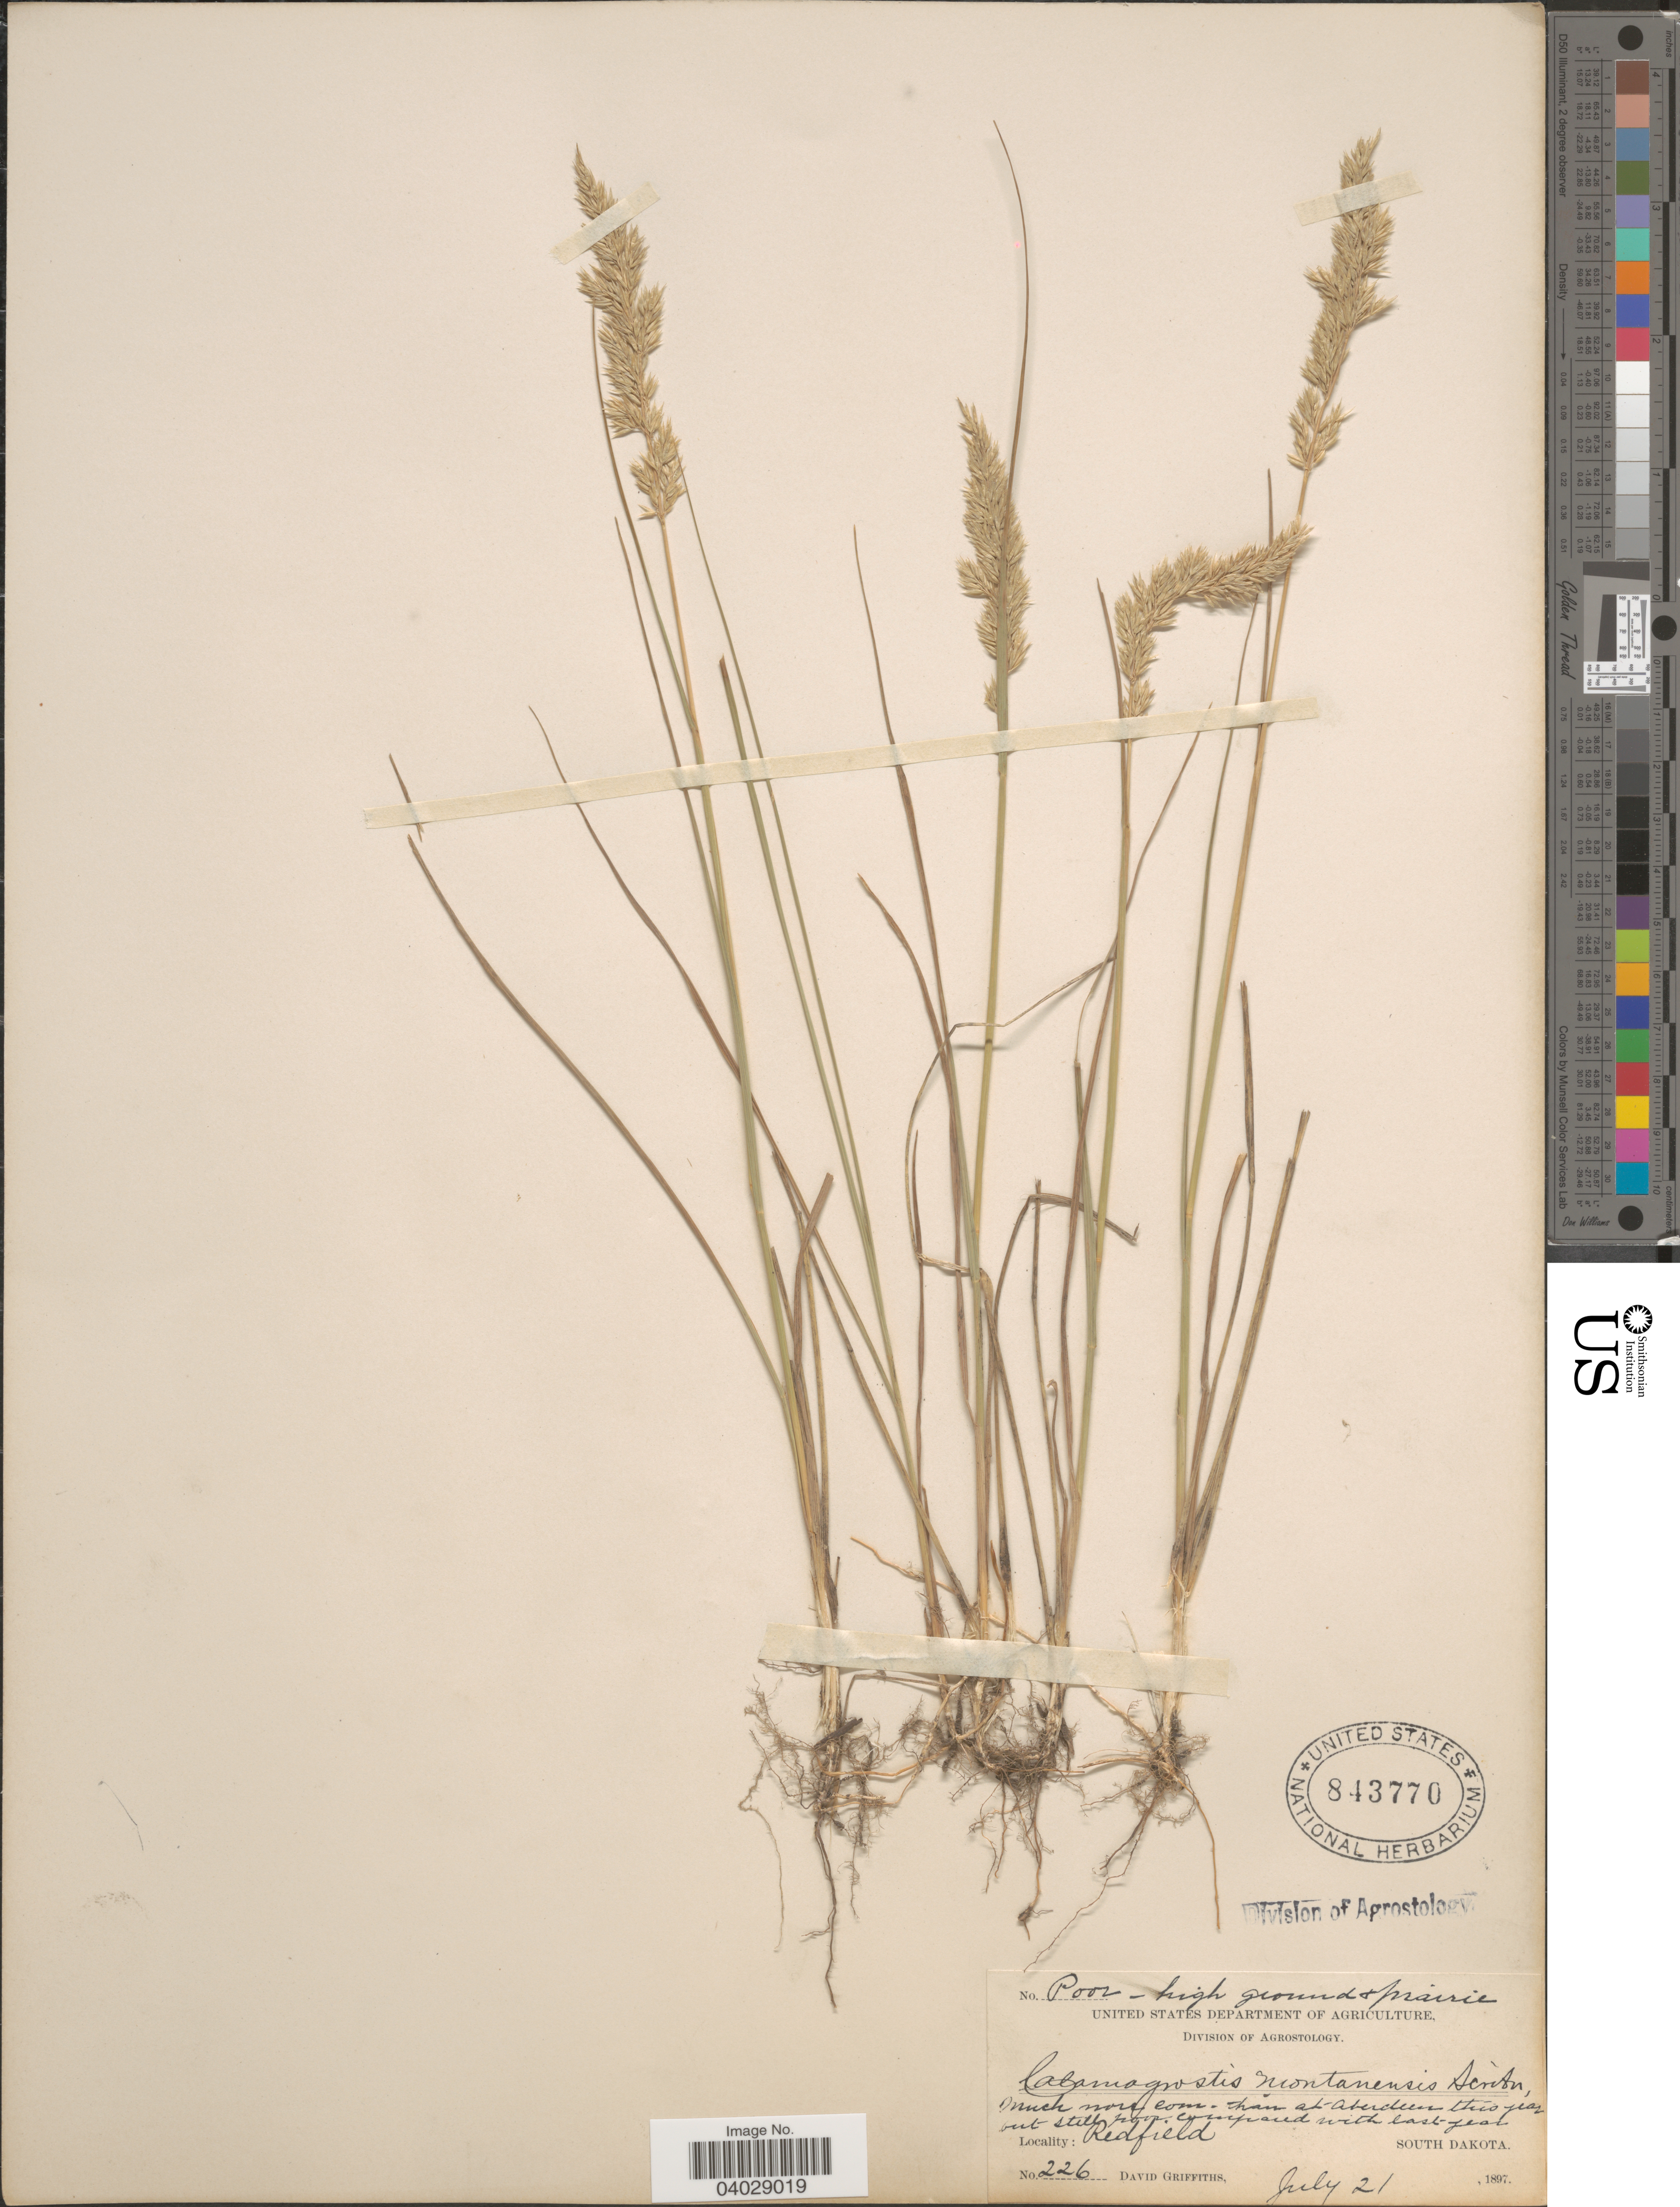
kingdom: Plantae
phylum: Tracheophyta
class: Liliopsida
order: Poales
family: Poaceae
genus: Calamagrostis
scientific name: Calamagrostis montanensis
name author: Scribn. ex Vasey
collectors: D. Griffiths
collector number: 226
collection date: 1897-07-21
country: United States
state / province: South Dakota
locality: Redfield.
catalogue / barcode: US 843770